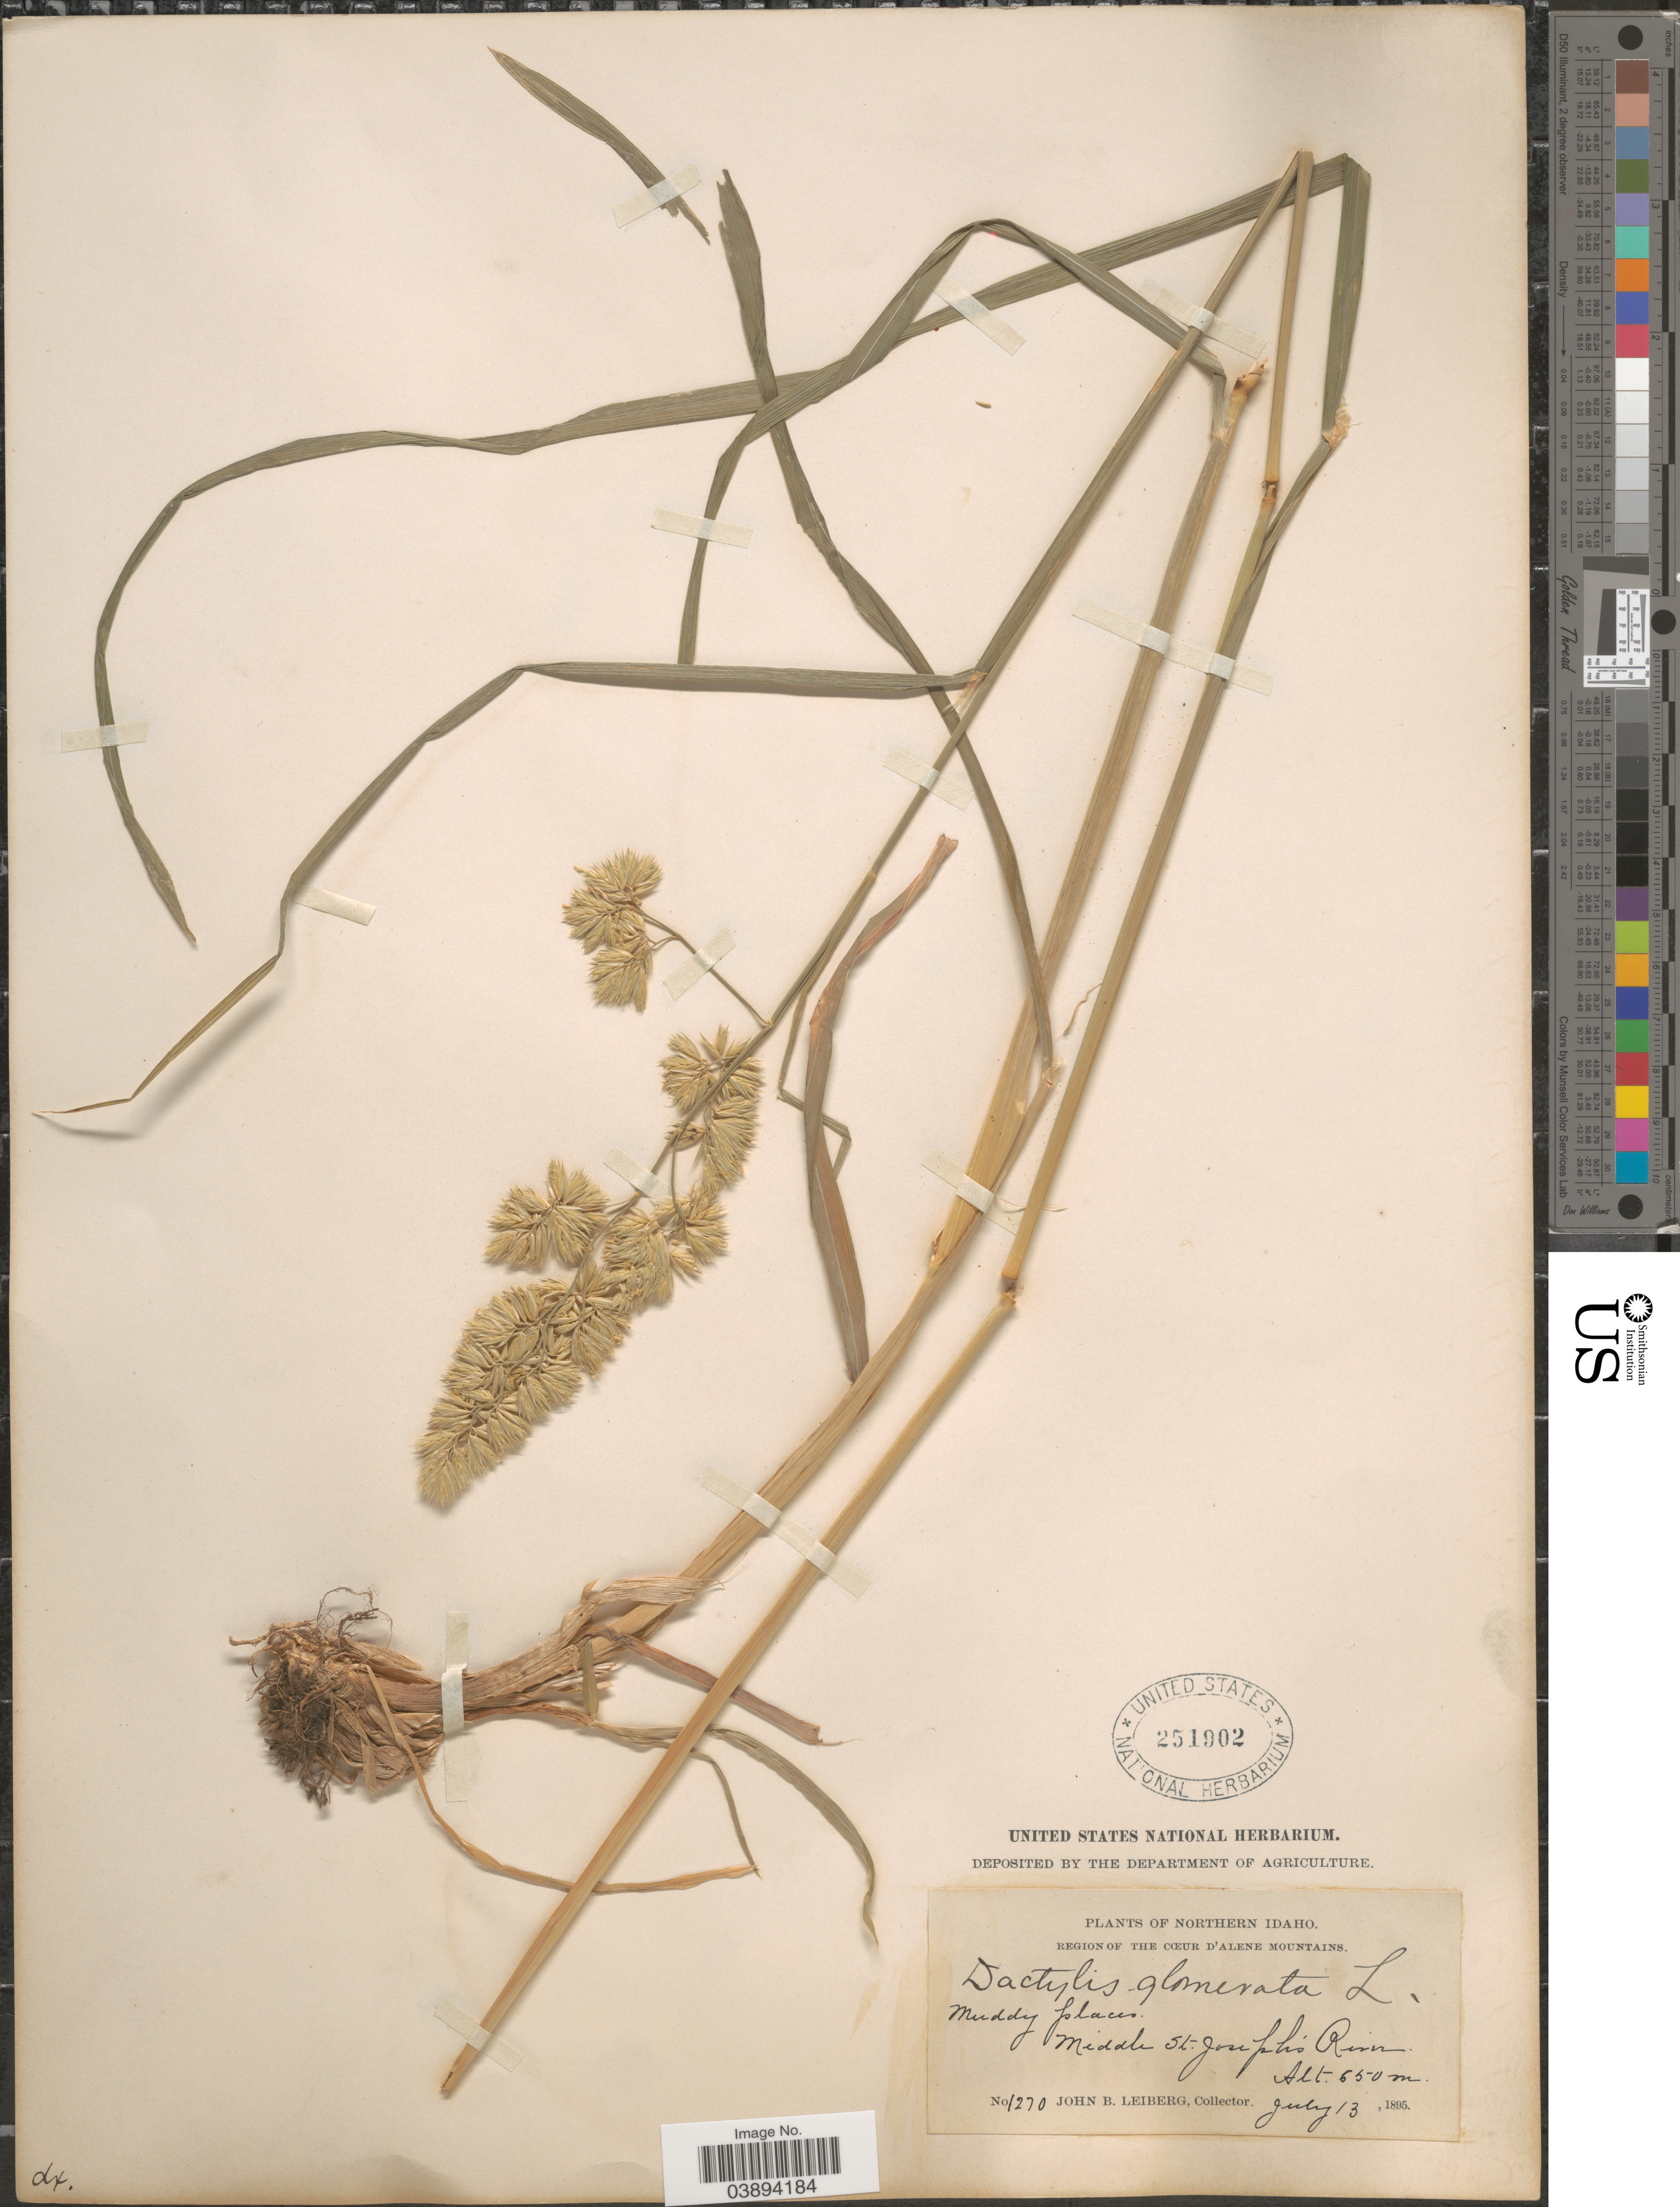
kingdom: Plantae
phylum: Tracheophyta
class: Liliopsida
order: Poales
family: Poaceae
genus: Dactylis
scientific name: Dactylis glomerata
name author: L.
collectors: J. B. Leiberg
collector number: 1270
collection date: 1895-07-13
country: United States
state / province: Idaho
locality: Northern Idaho. Region of the Cœur D'Alene Mountains. Middle St. Joseph's River.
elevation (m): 650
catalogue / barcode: US 251902